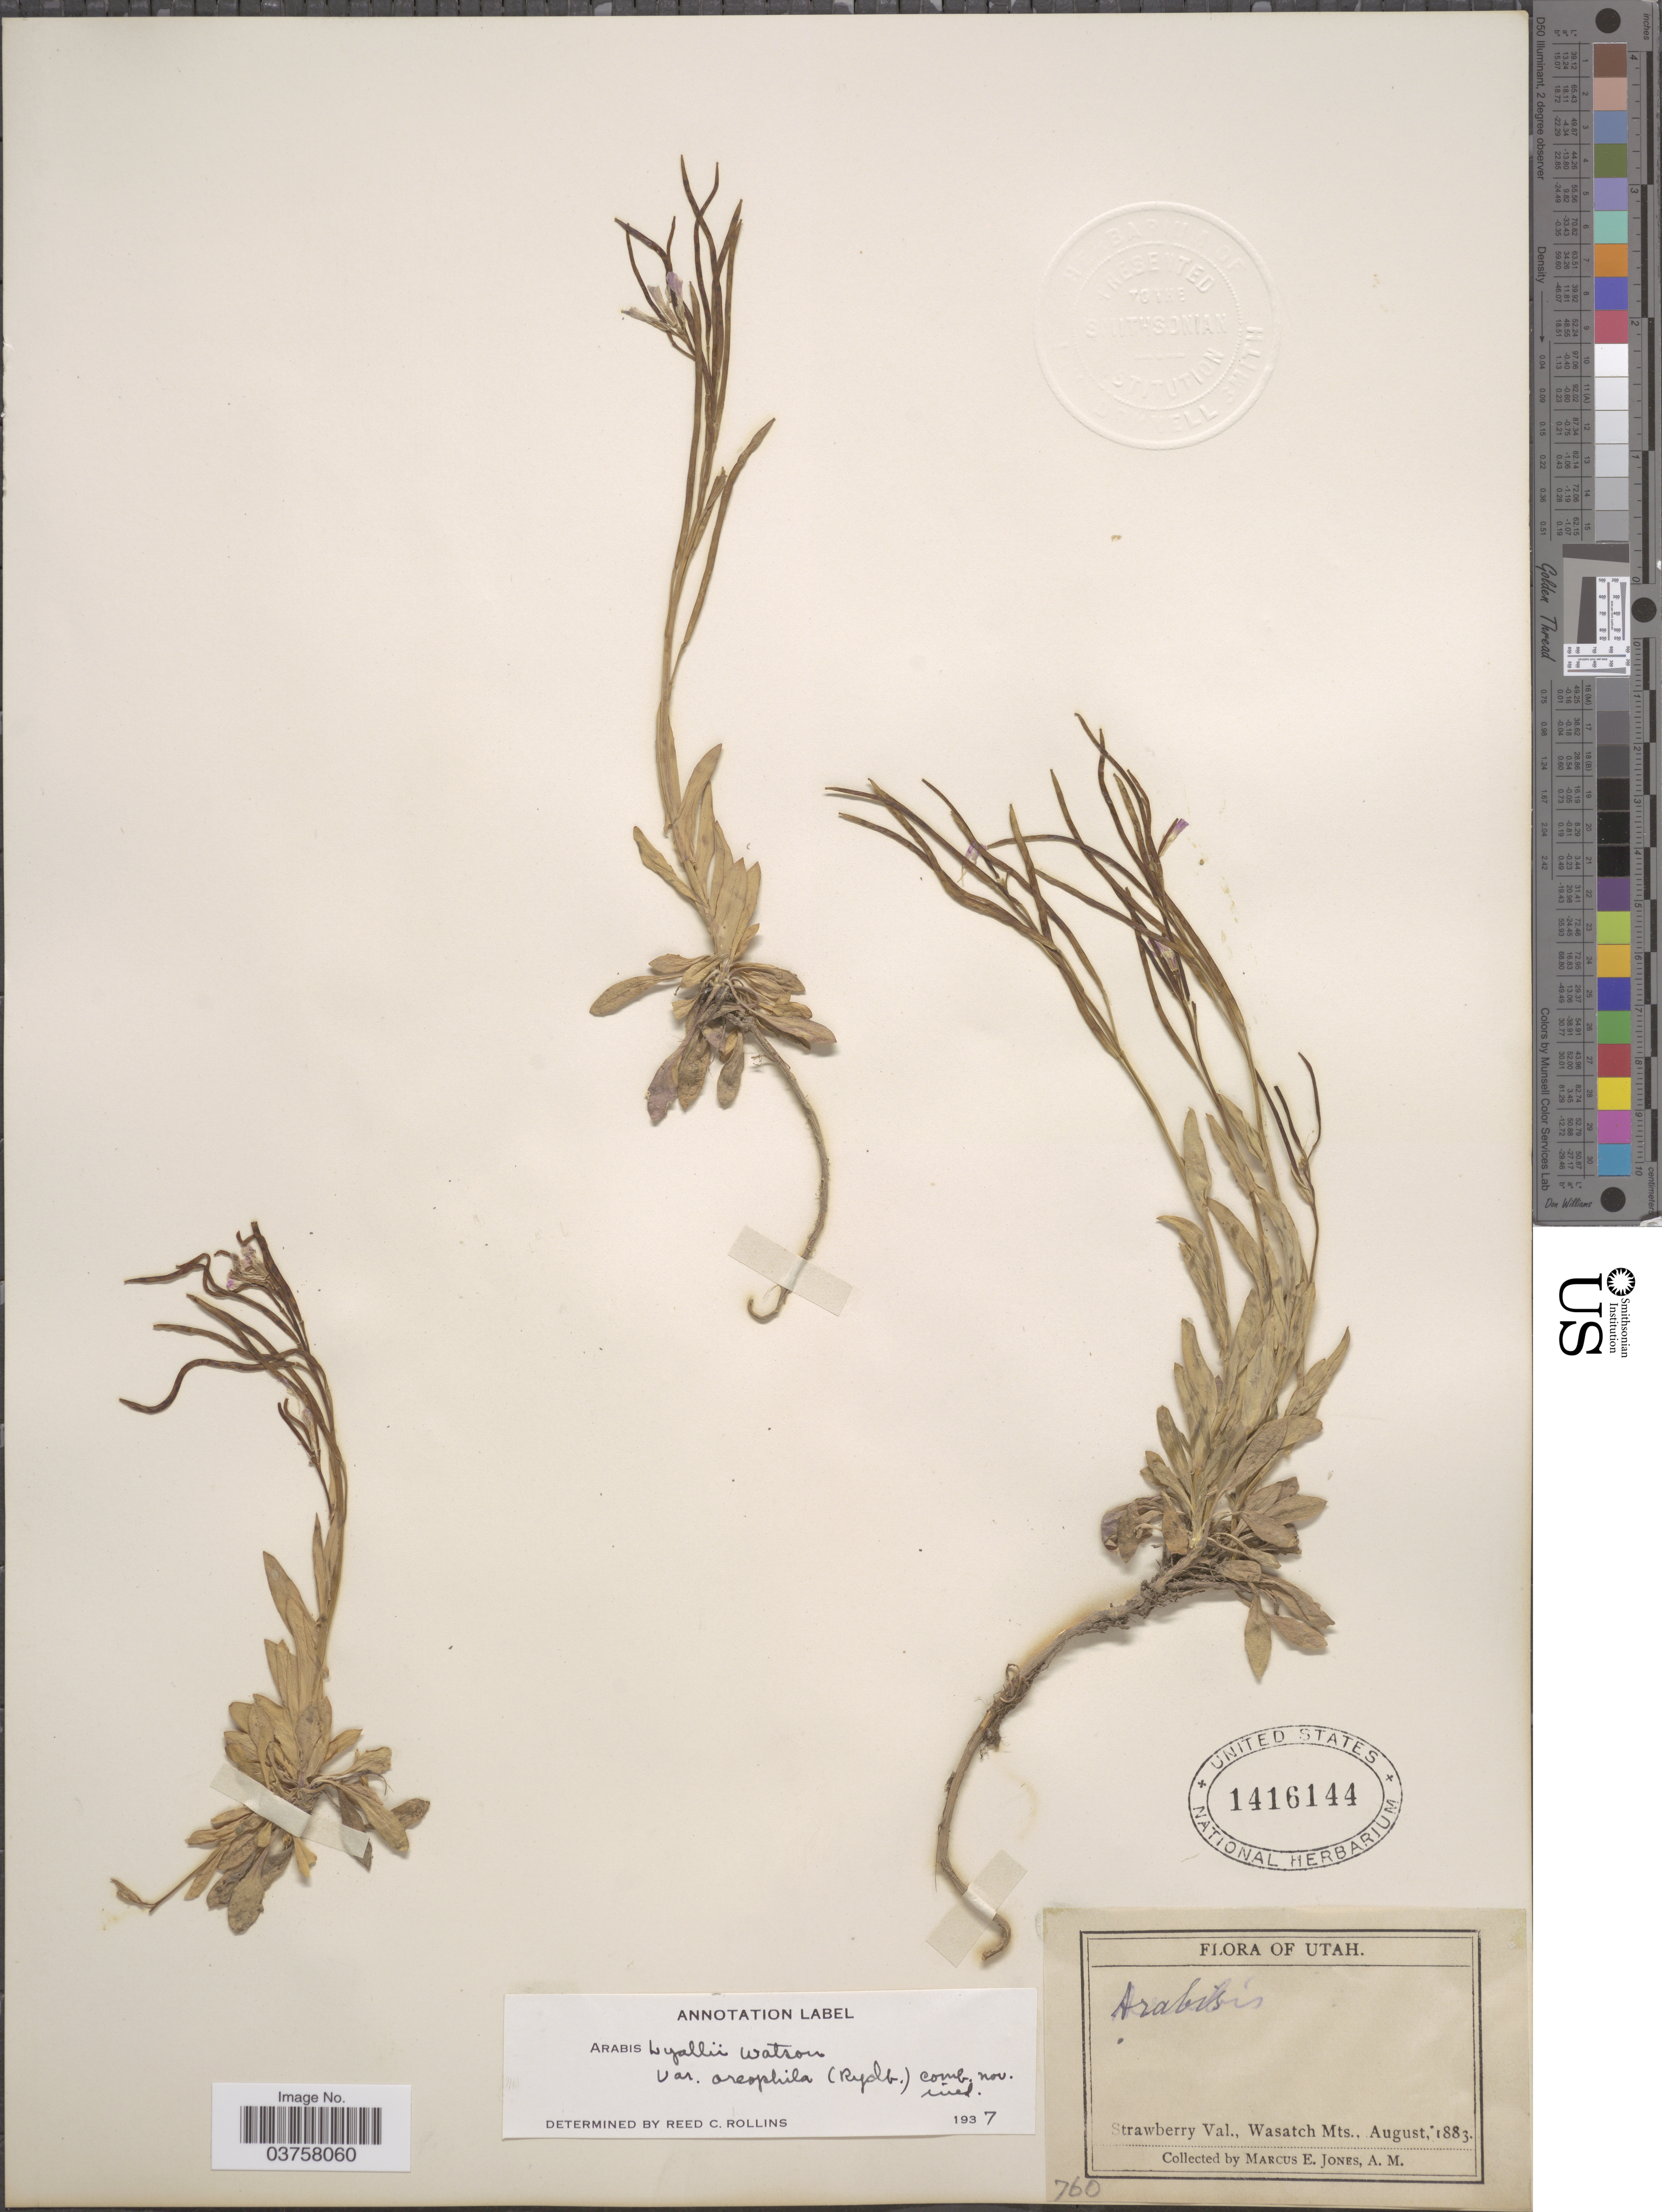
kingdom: Plantae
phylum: Tracheophyta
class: Magnoliopsida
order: Brassicales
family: Brassicaceae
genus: Arabis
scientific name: Arabis lyallii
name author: S. Watson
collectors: M. E. Jones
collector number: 760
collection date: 1883-08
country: United States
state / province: Utah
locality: Strawberry Val., Wasatch Mts.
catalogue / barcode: US 1416144